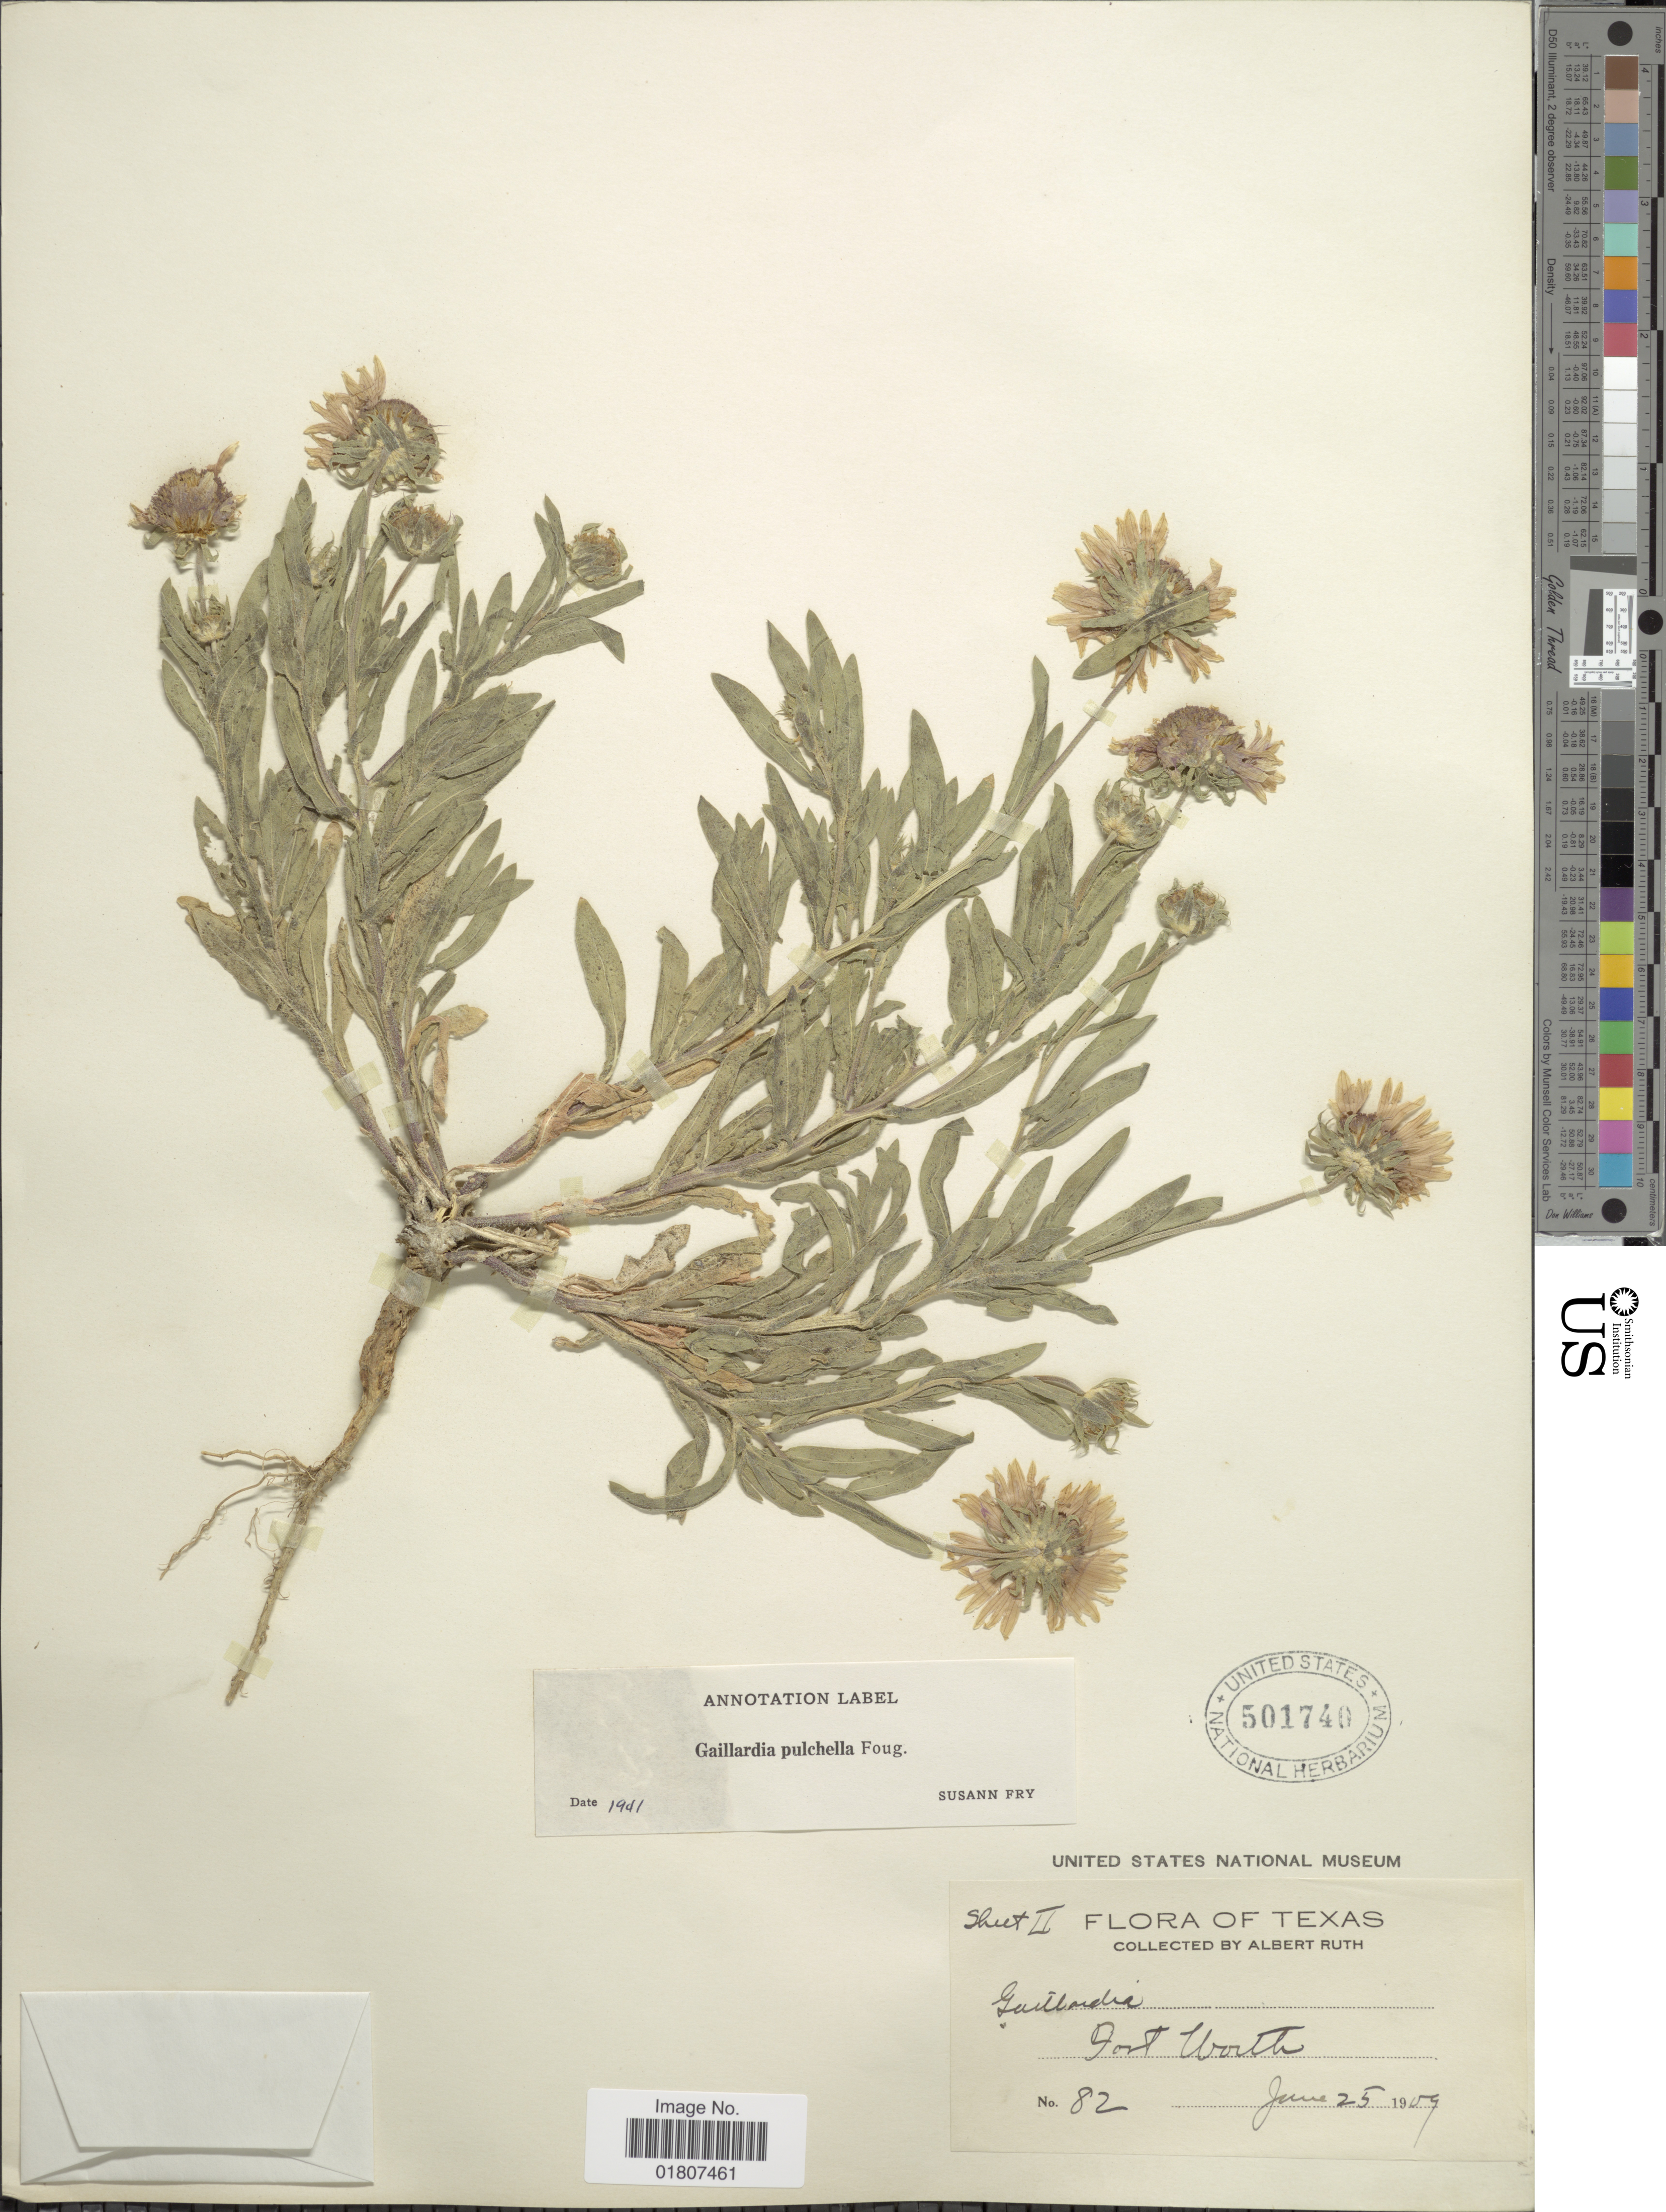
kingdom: Plantae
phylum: Tracheophyta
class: Magnoliopsida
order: Asterales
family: Asteraceae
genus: Gaillardia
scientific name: Gaillardia pulchella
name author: Foug.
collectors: A. Ruth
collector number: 82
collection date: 1909-06-25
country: United States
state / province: Texas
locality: Fort Worth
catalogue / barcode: US 501740